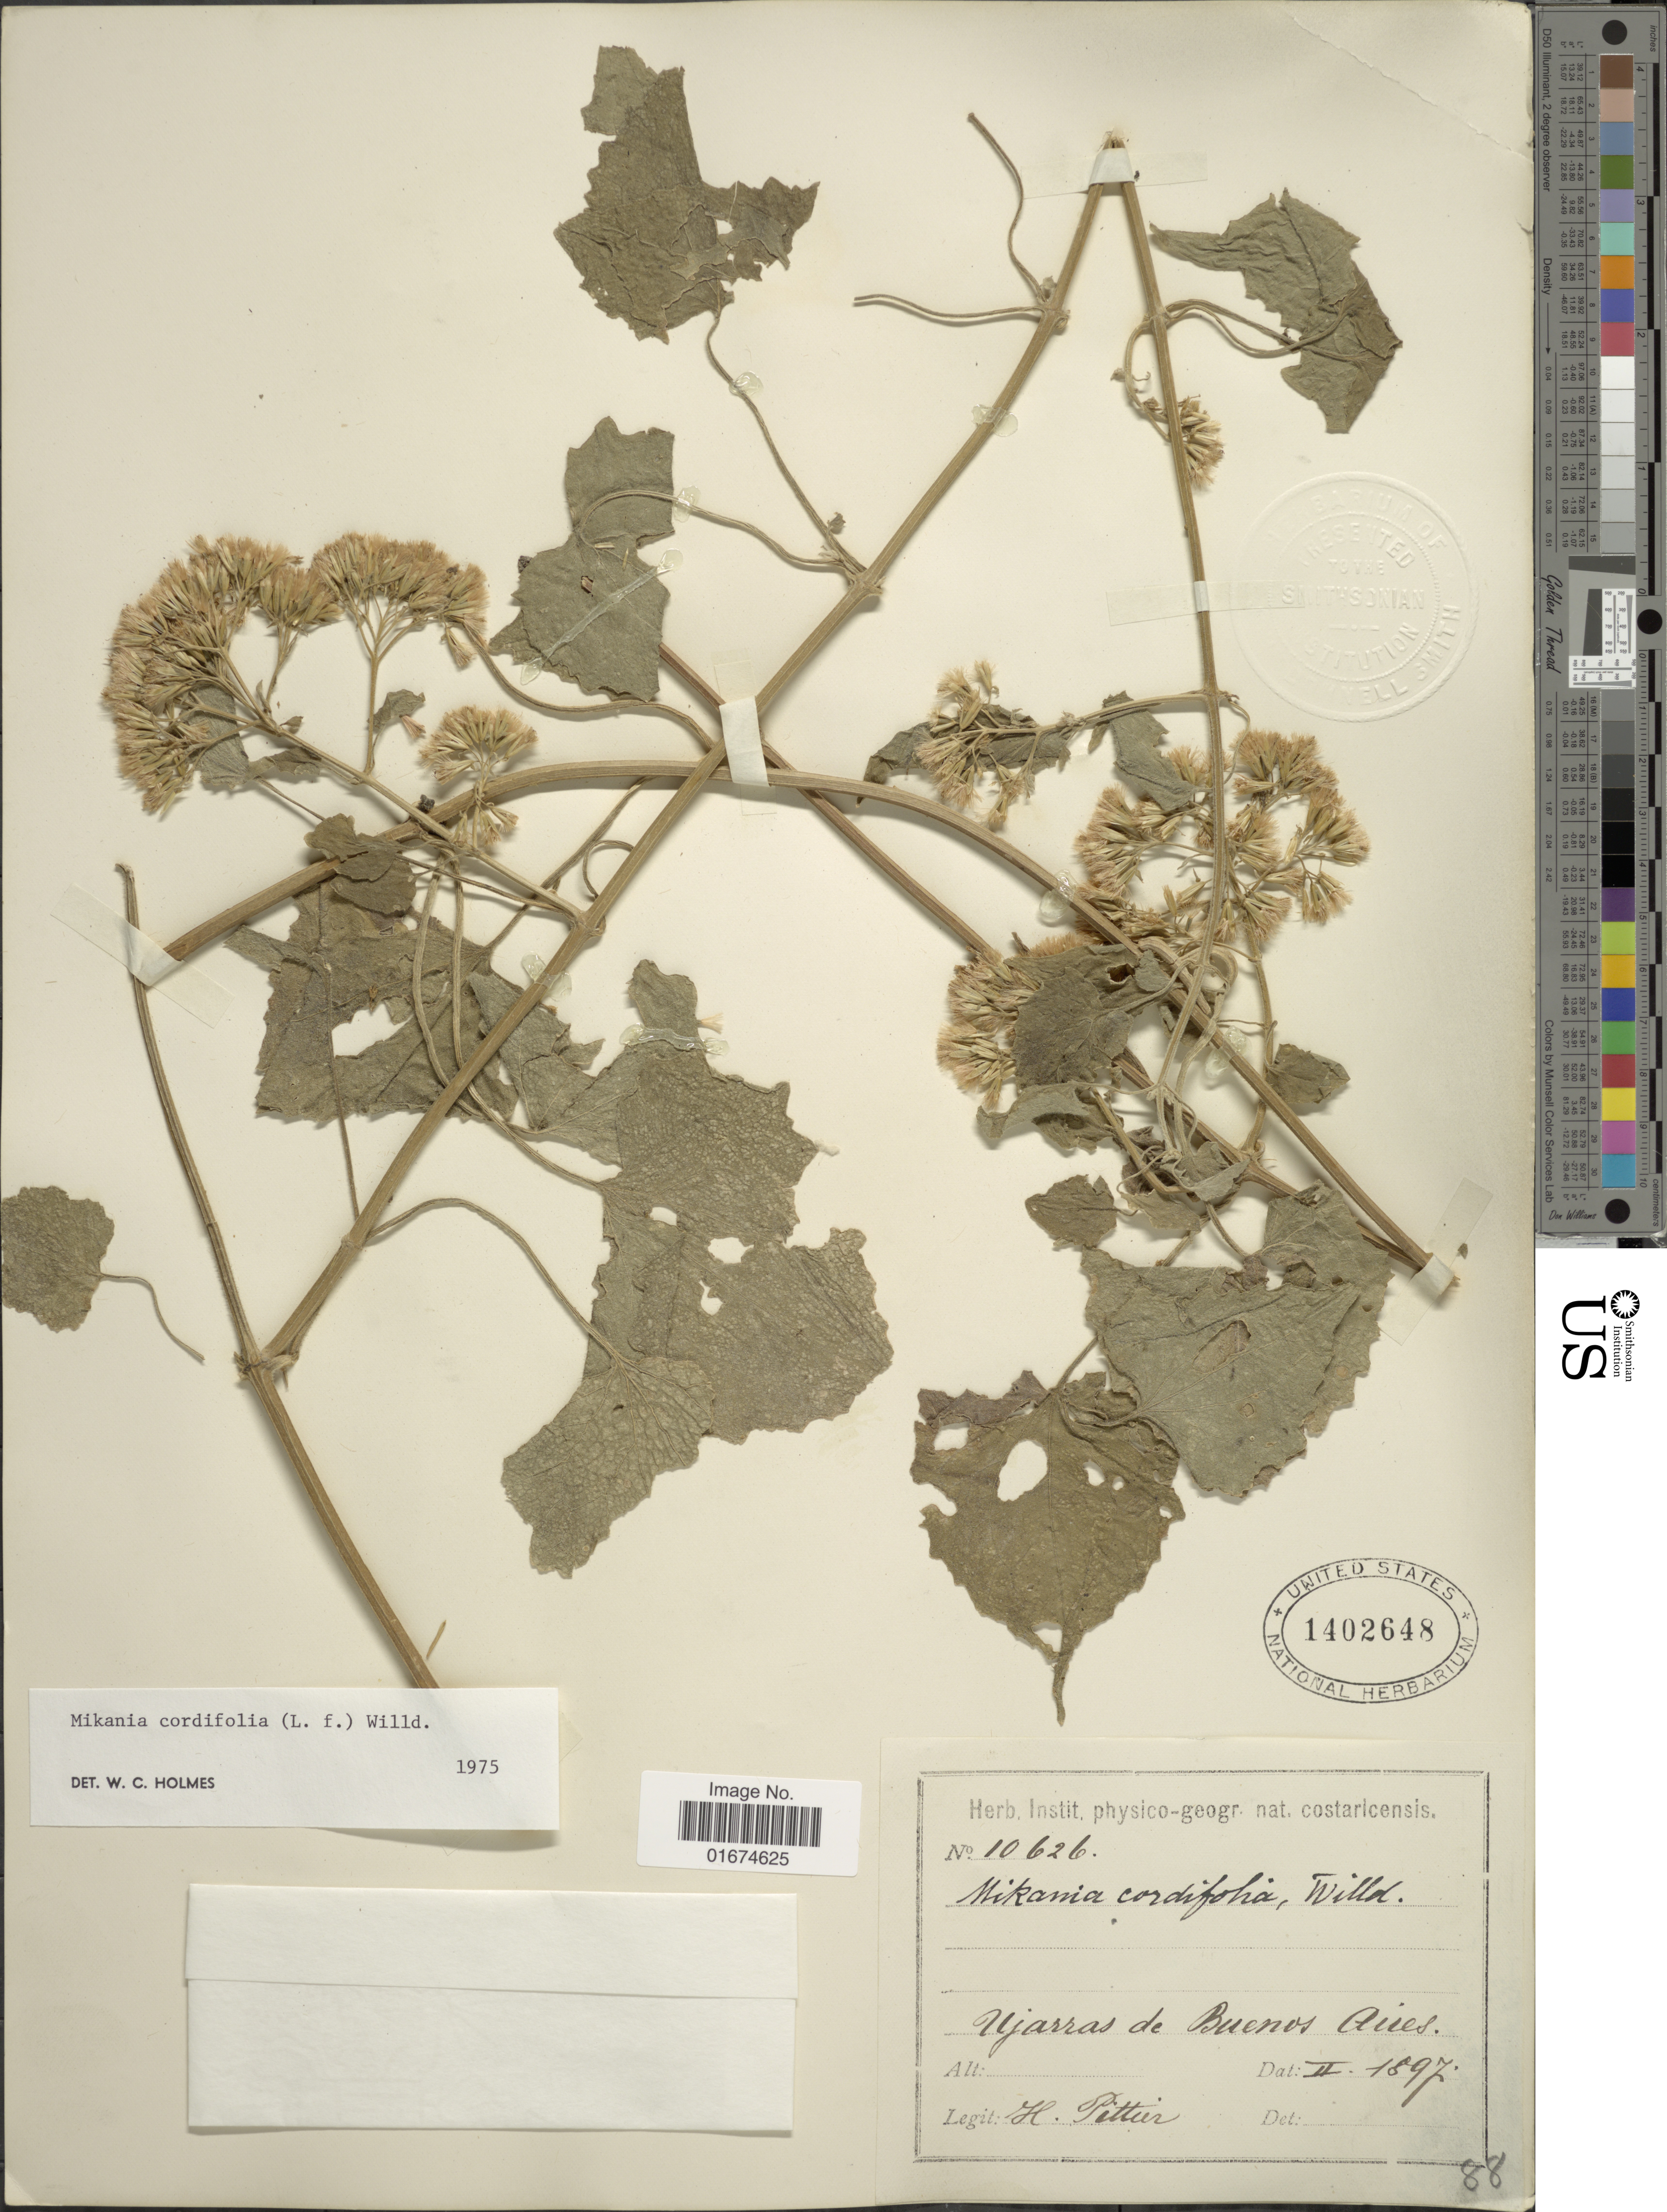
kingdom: Plantae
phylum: Tracheophyta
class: Magnoliopsida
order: Asterales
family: Asteraceae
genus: Mikania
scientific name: Mikania cordifolia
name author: Kunth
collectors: H. F. Pittier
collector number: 10626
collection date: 1897-02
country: Costa Rica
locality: Ujarras de Buenos Aires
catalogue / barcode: US 1402648